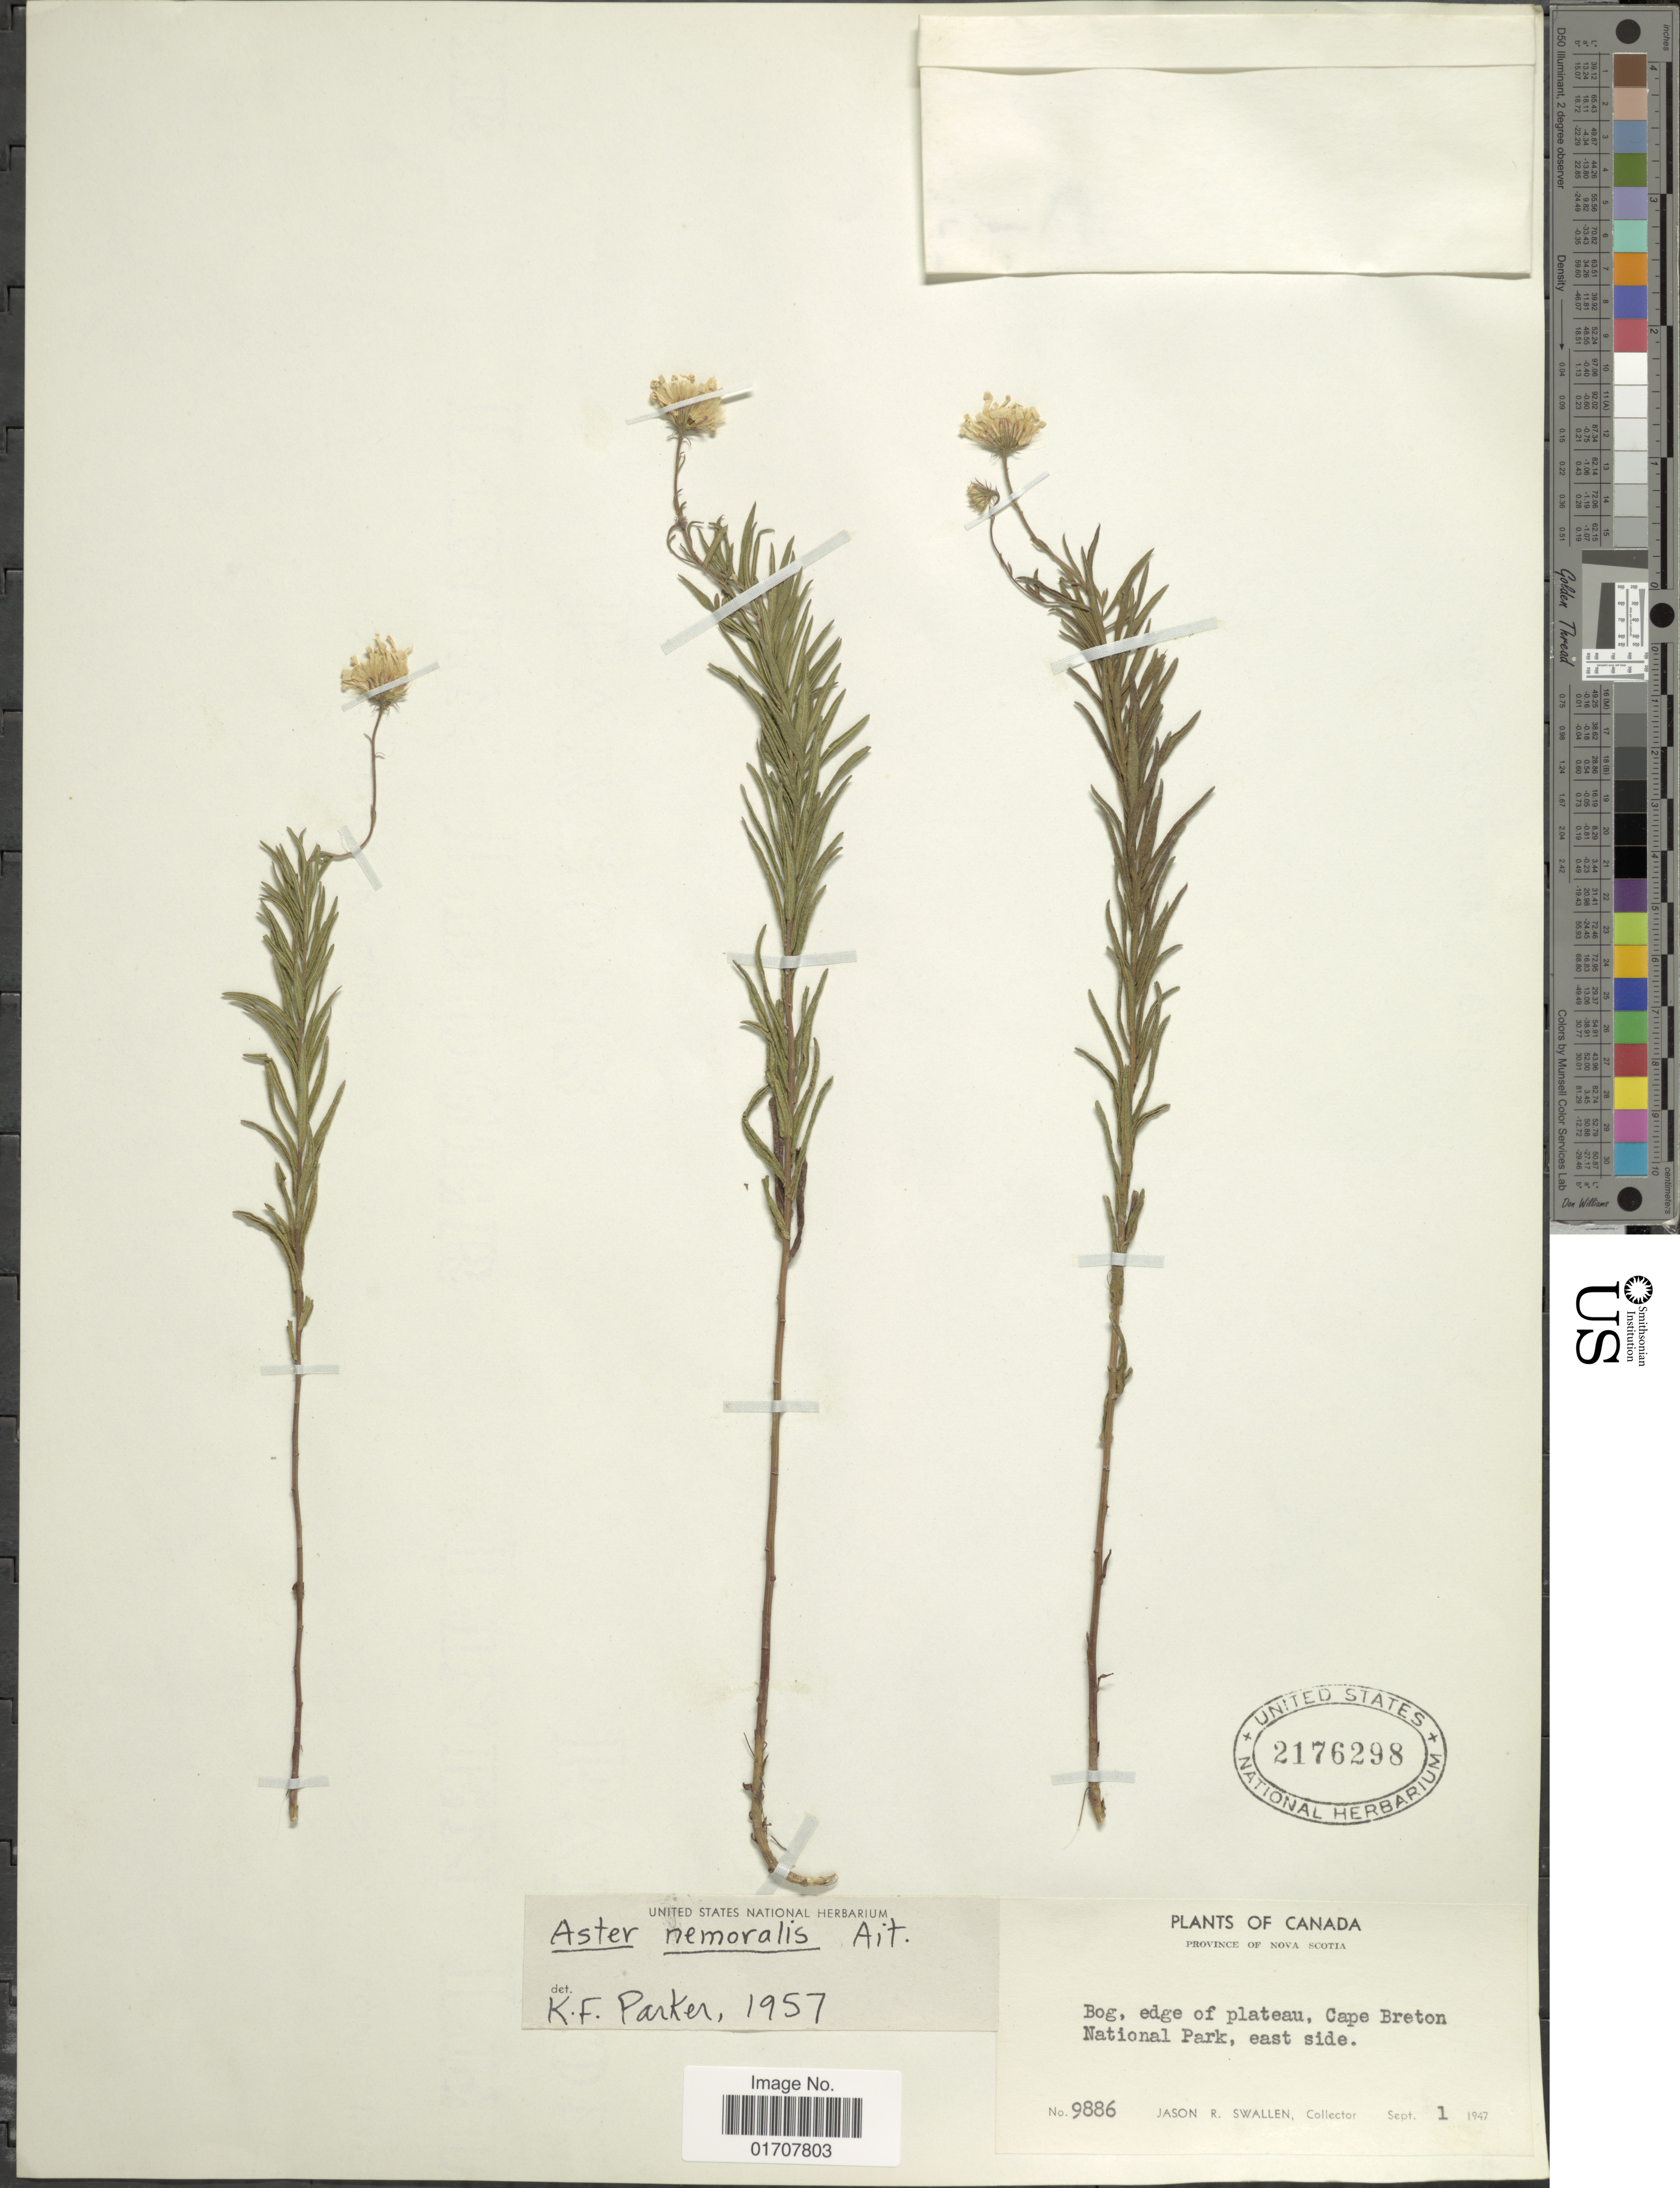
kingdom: Plantae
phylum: Tracheophyta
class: Magnoliopsida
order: Asterales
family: Asteraceae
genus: Oclemena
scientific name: Oclemena nemoralis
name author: (Aiton) Greene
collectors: J. R. Swallen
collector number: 9886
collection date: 1947-09-01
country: Canada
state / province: Nova Scotia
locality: Bog, edge of plateau, Cape Breton, National Park, east side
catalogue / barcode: US 2176298